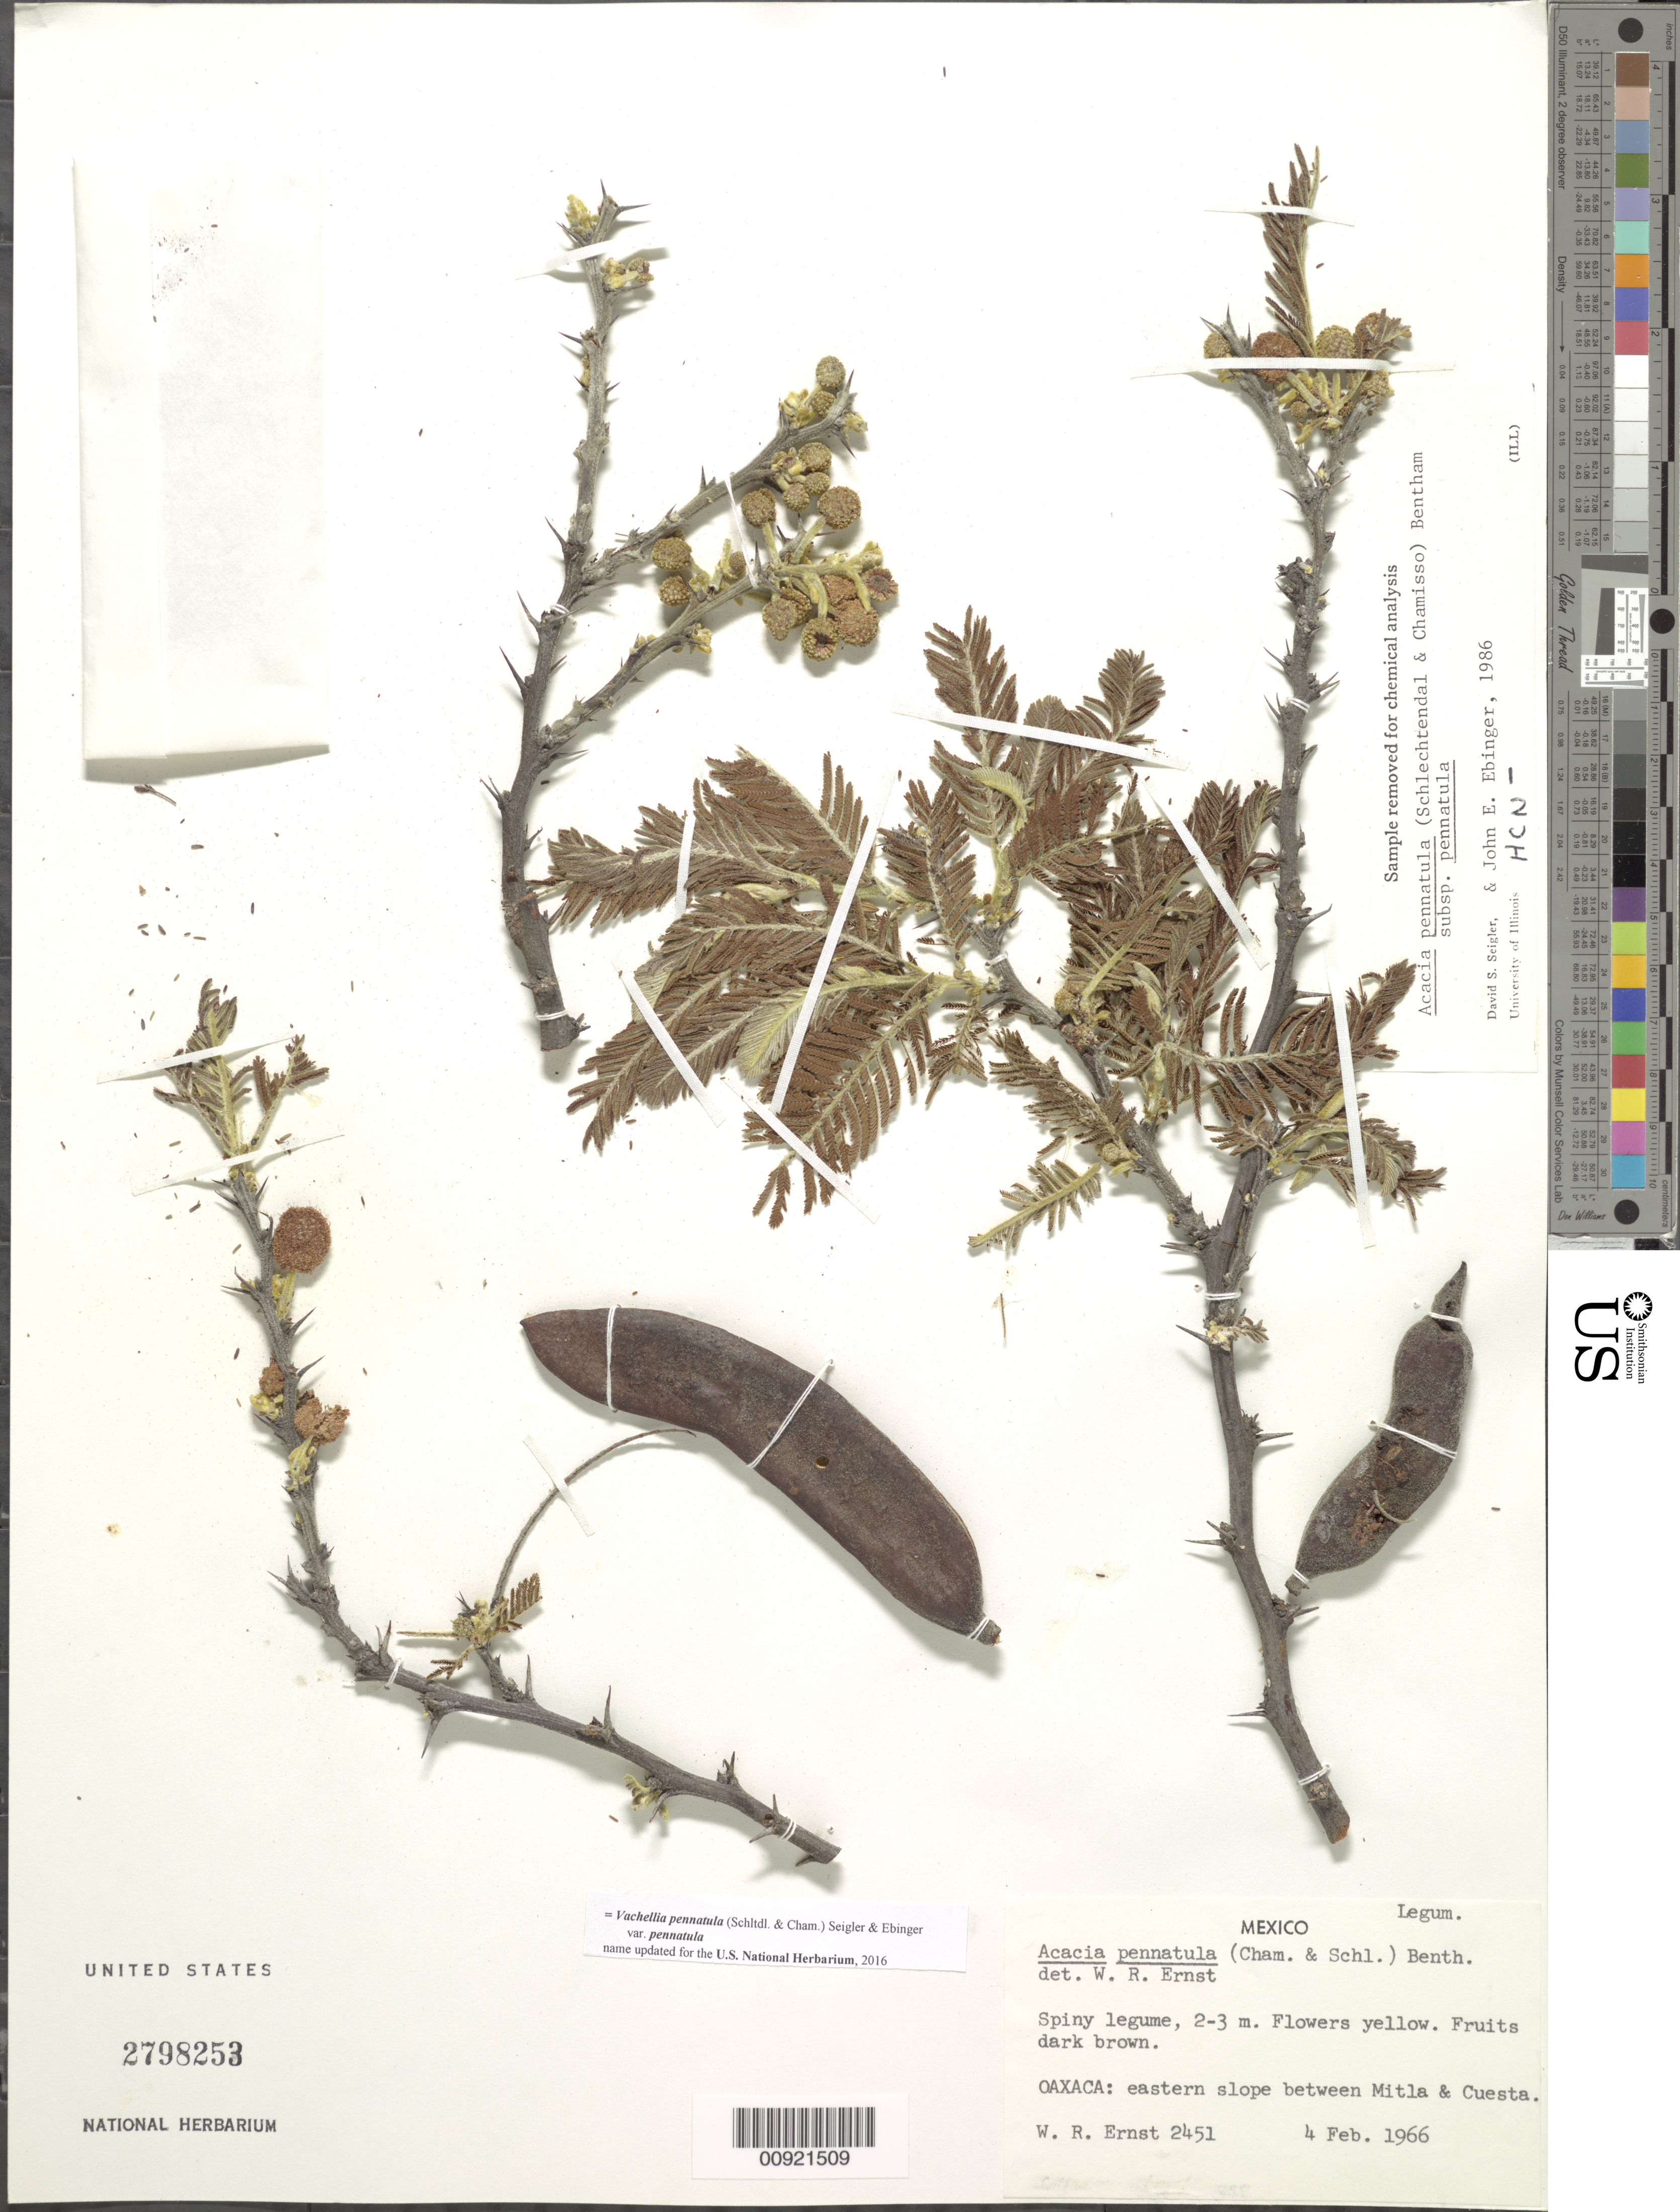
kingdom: Plantae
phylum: Tracheophyta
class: Magnoliopsida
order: Fabales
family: Fabaceae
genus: Vachellia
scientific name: Vachellia pennatula var. pennatula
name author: (Schltdl. & Cham.) Seigler & Ebinger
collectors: W. R. Ernst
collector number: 2451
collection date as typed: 04 Feb 1966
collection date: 1966-02-04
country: Mexico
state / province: Oaxaca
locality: Oaxaca: eastern slope between Mitla & Cuesta.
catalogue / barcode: US 2798253